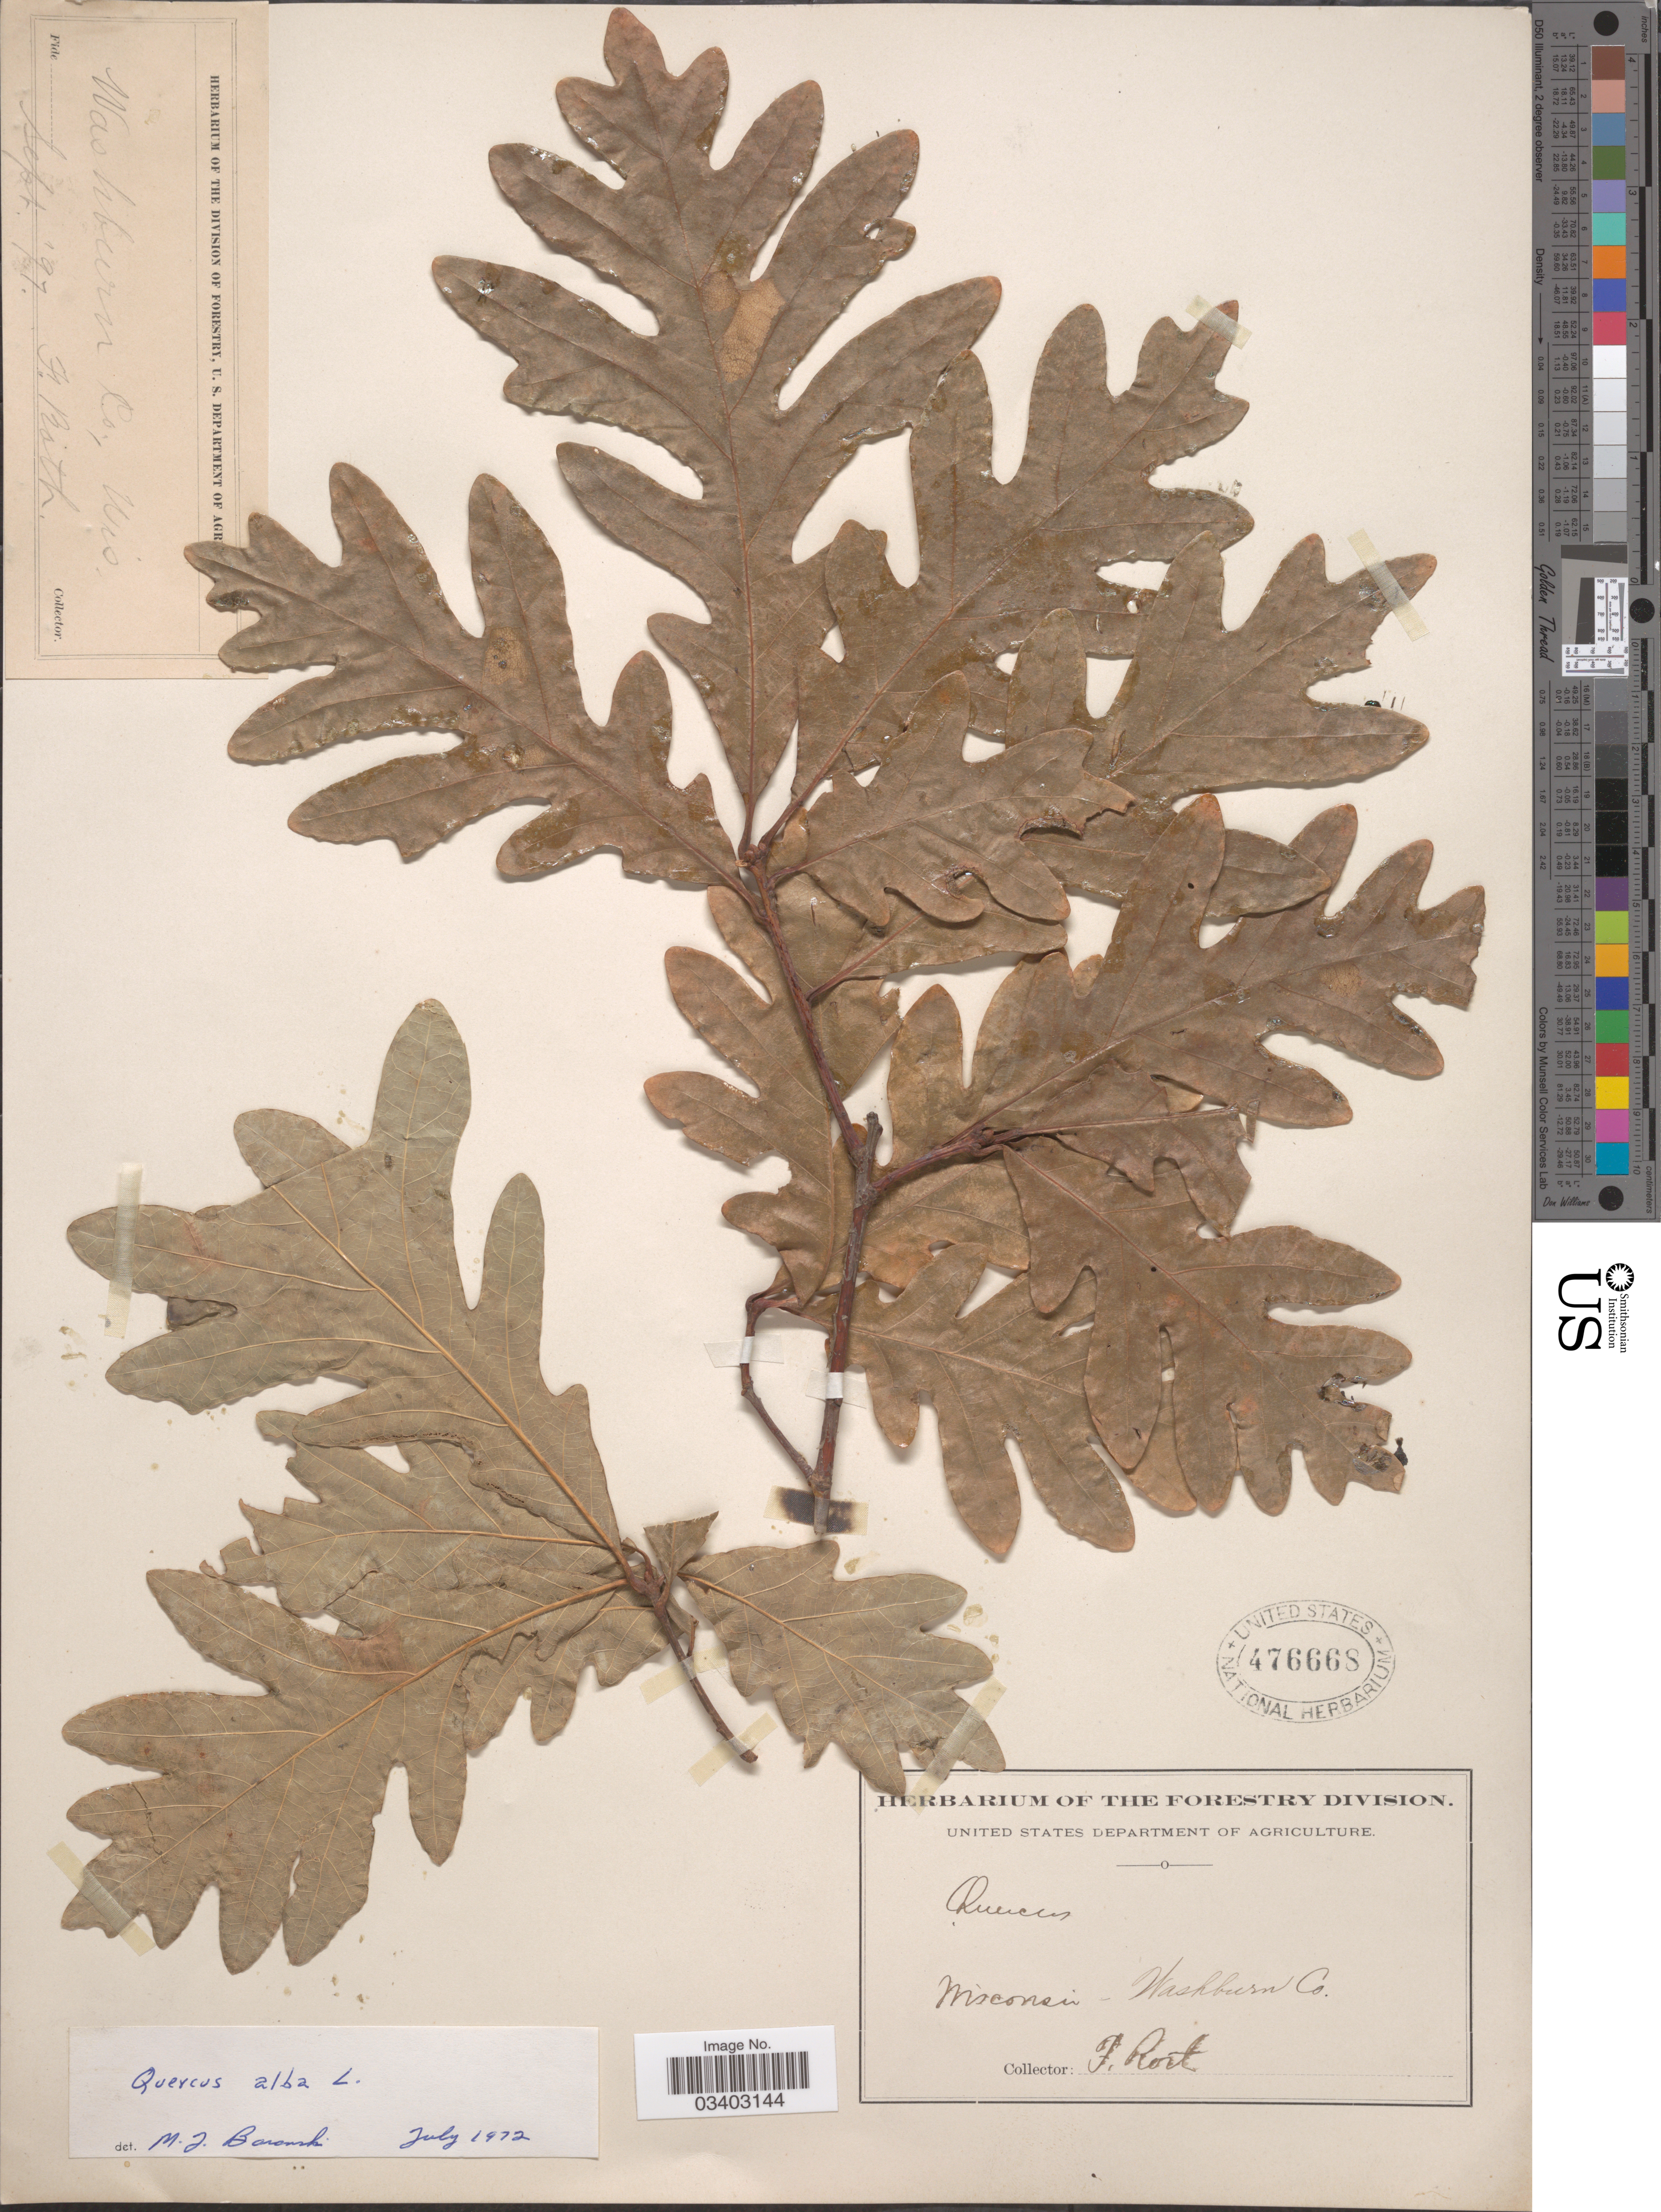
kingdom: Plantae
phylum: Tracheophyta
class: Magnoliopsida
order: Fagales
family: Fagaceae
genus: Quercus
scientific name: Quercus alba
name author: L.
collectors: F. Roth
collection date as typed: Transcribed d/m/y: /9/97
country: United States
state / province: Wisconsin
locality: Washburn Co.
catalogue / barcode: US 476668